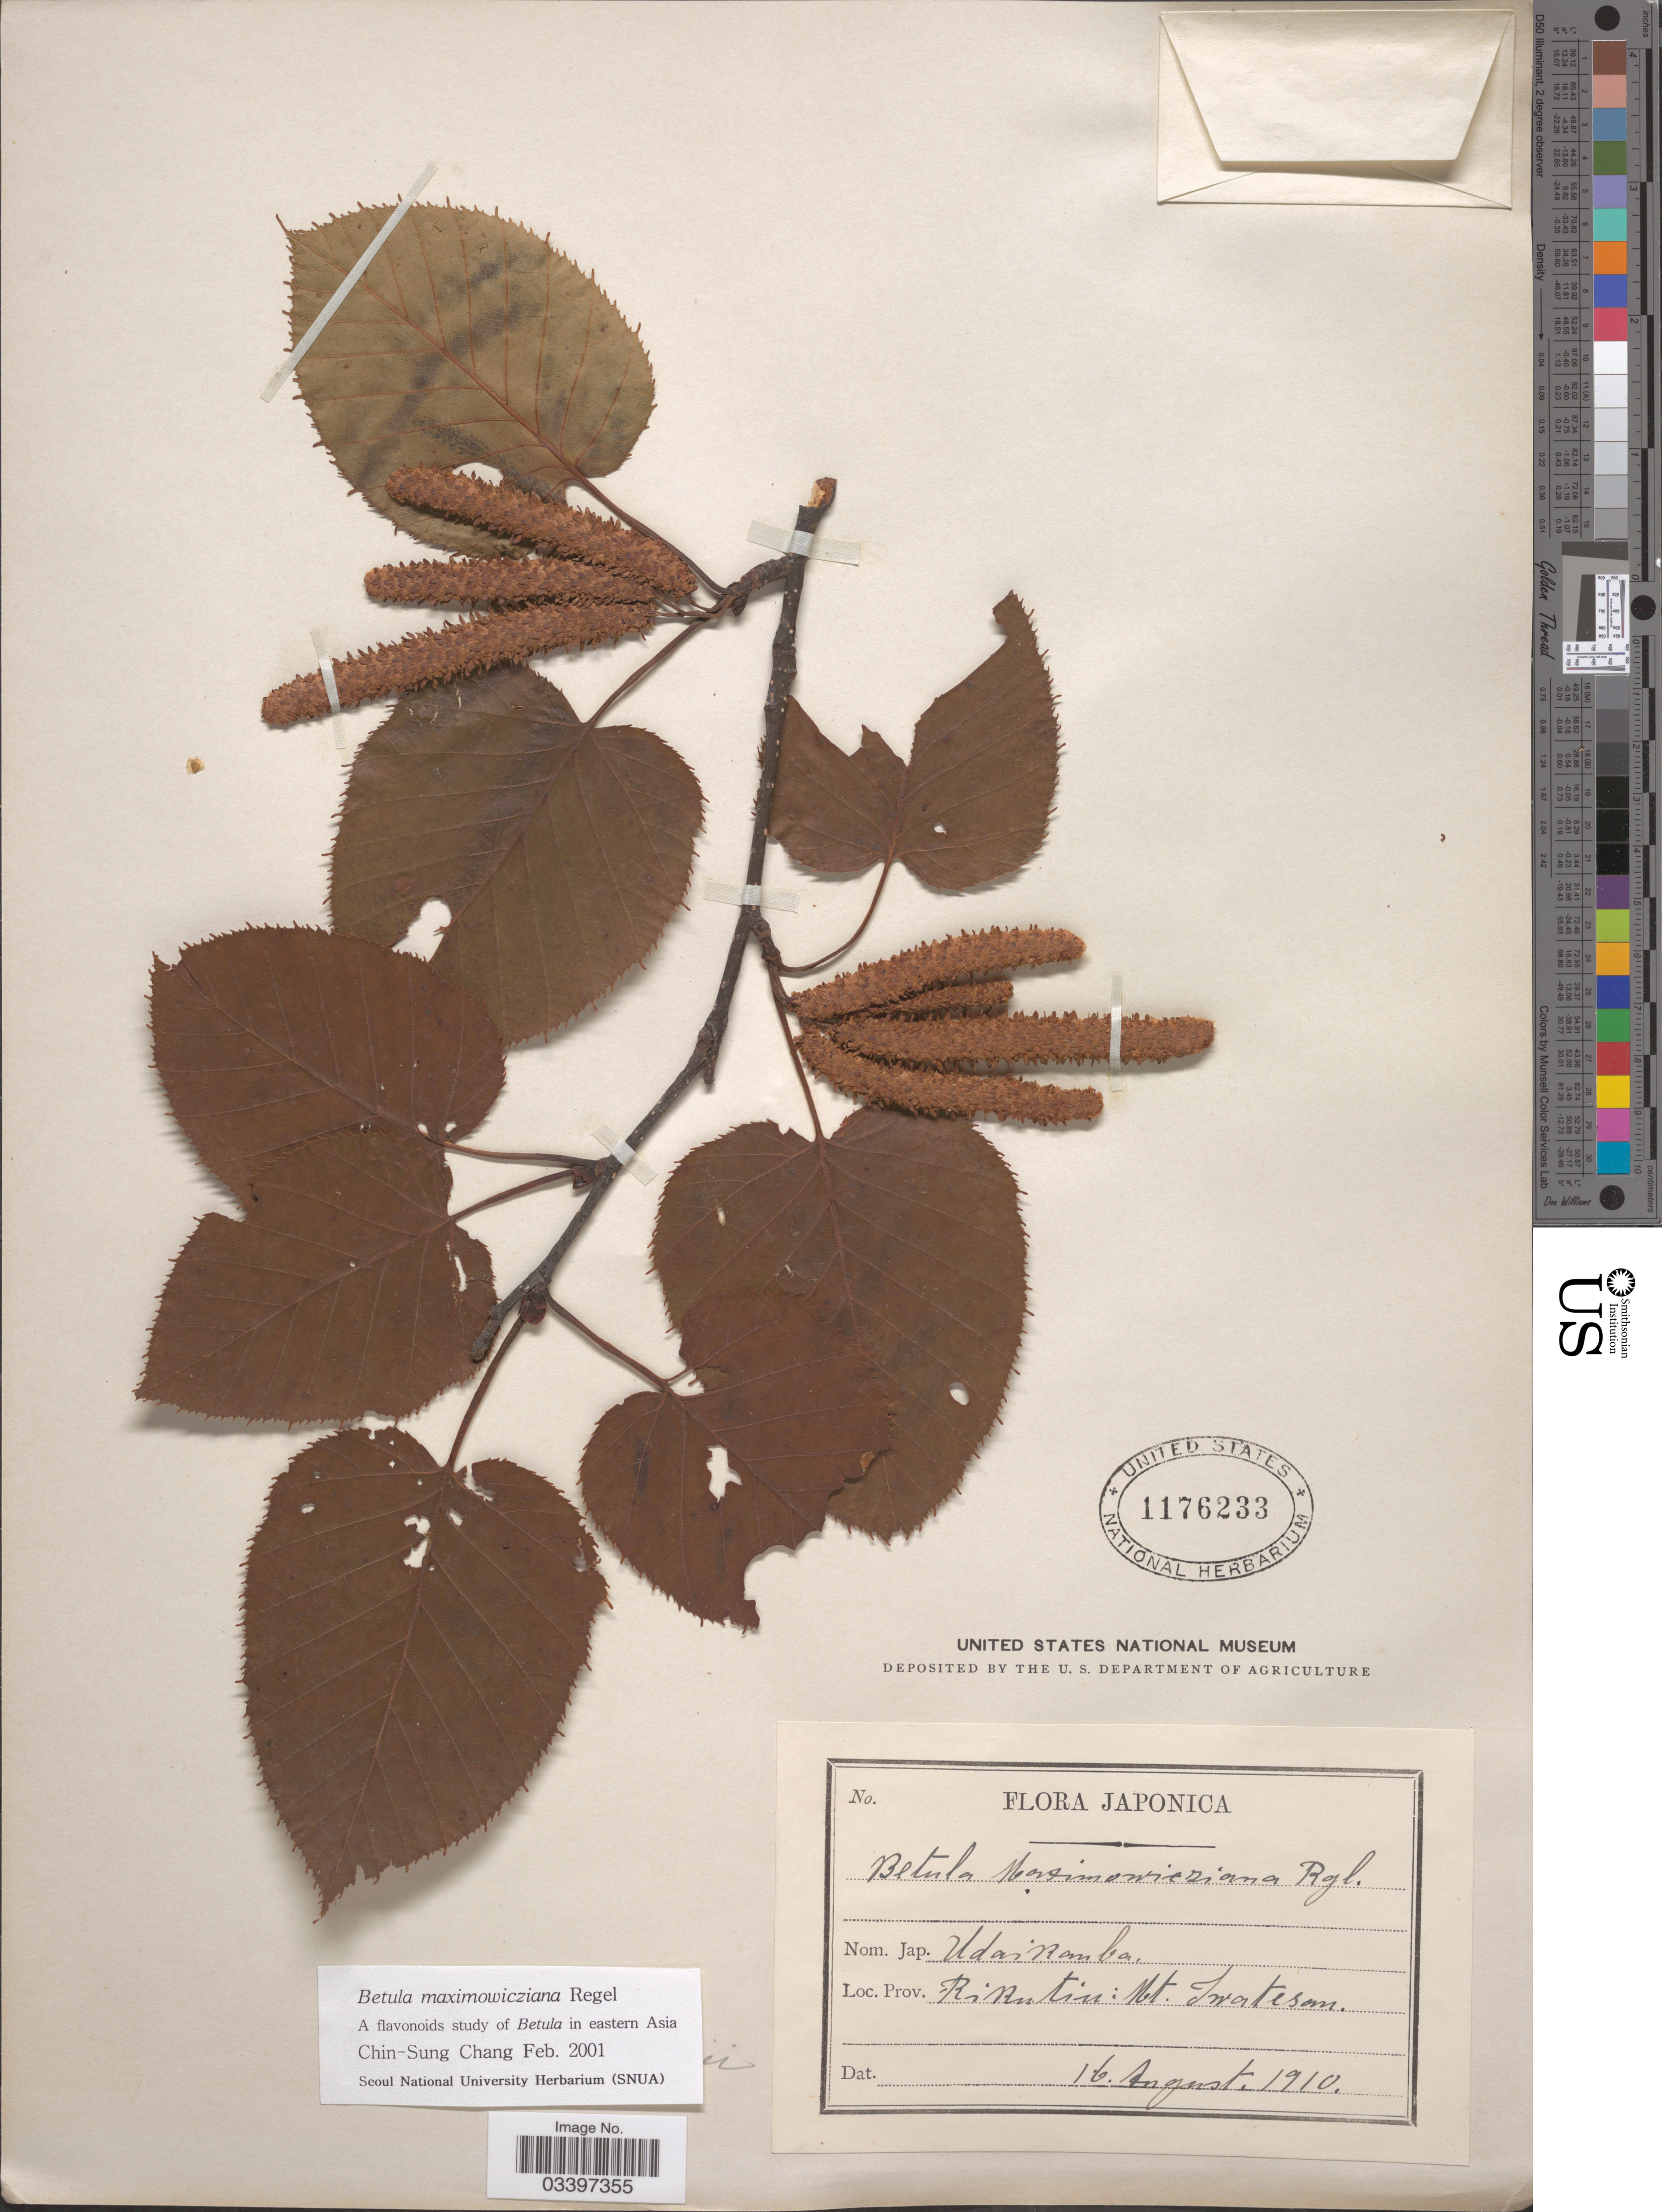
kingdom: Plantae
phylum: Tracheophyta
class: Magnoliopsida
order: Fagales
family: Betulaceae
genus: Betula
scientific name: Betula maximowiczii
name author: Rupr.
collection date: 1910-08-16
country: Japan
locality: Prov. Rikutiu: Mt. Iwatesan.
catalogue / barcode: US 1176233